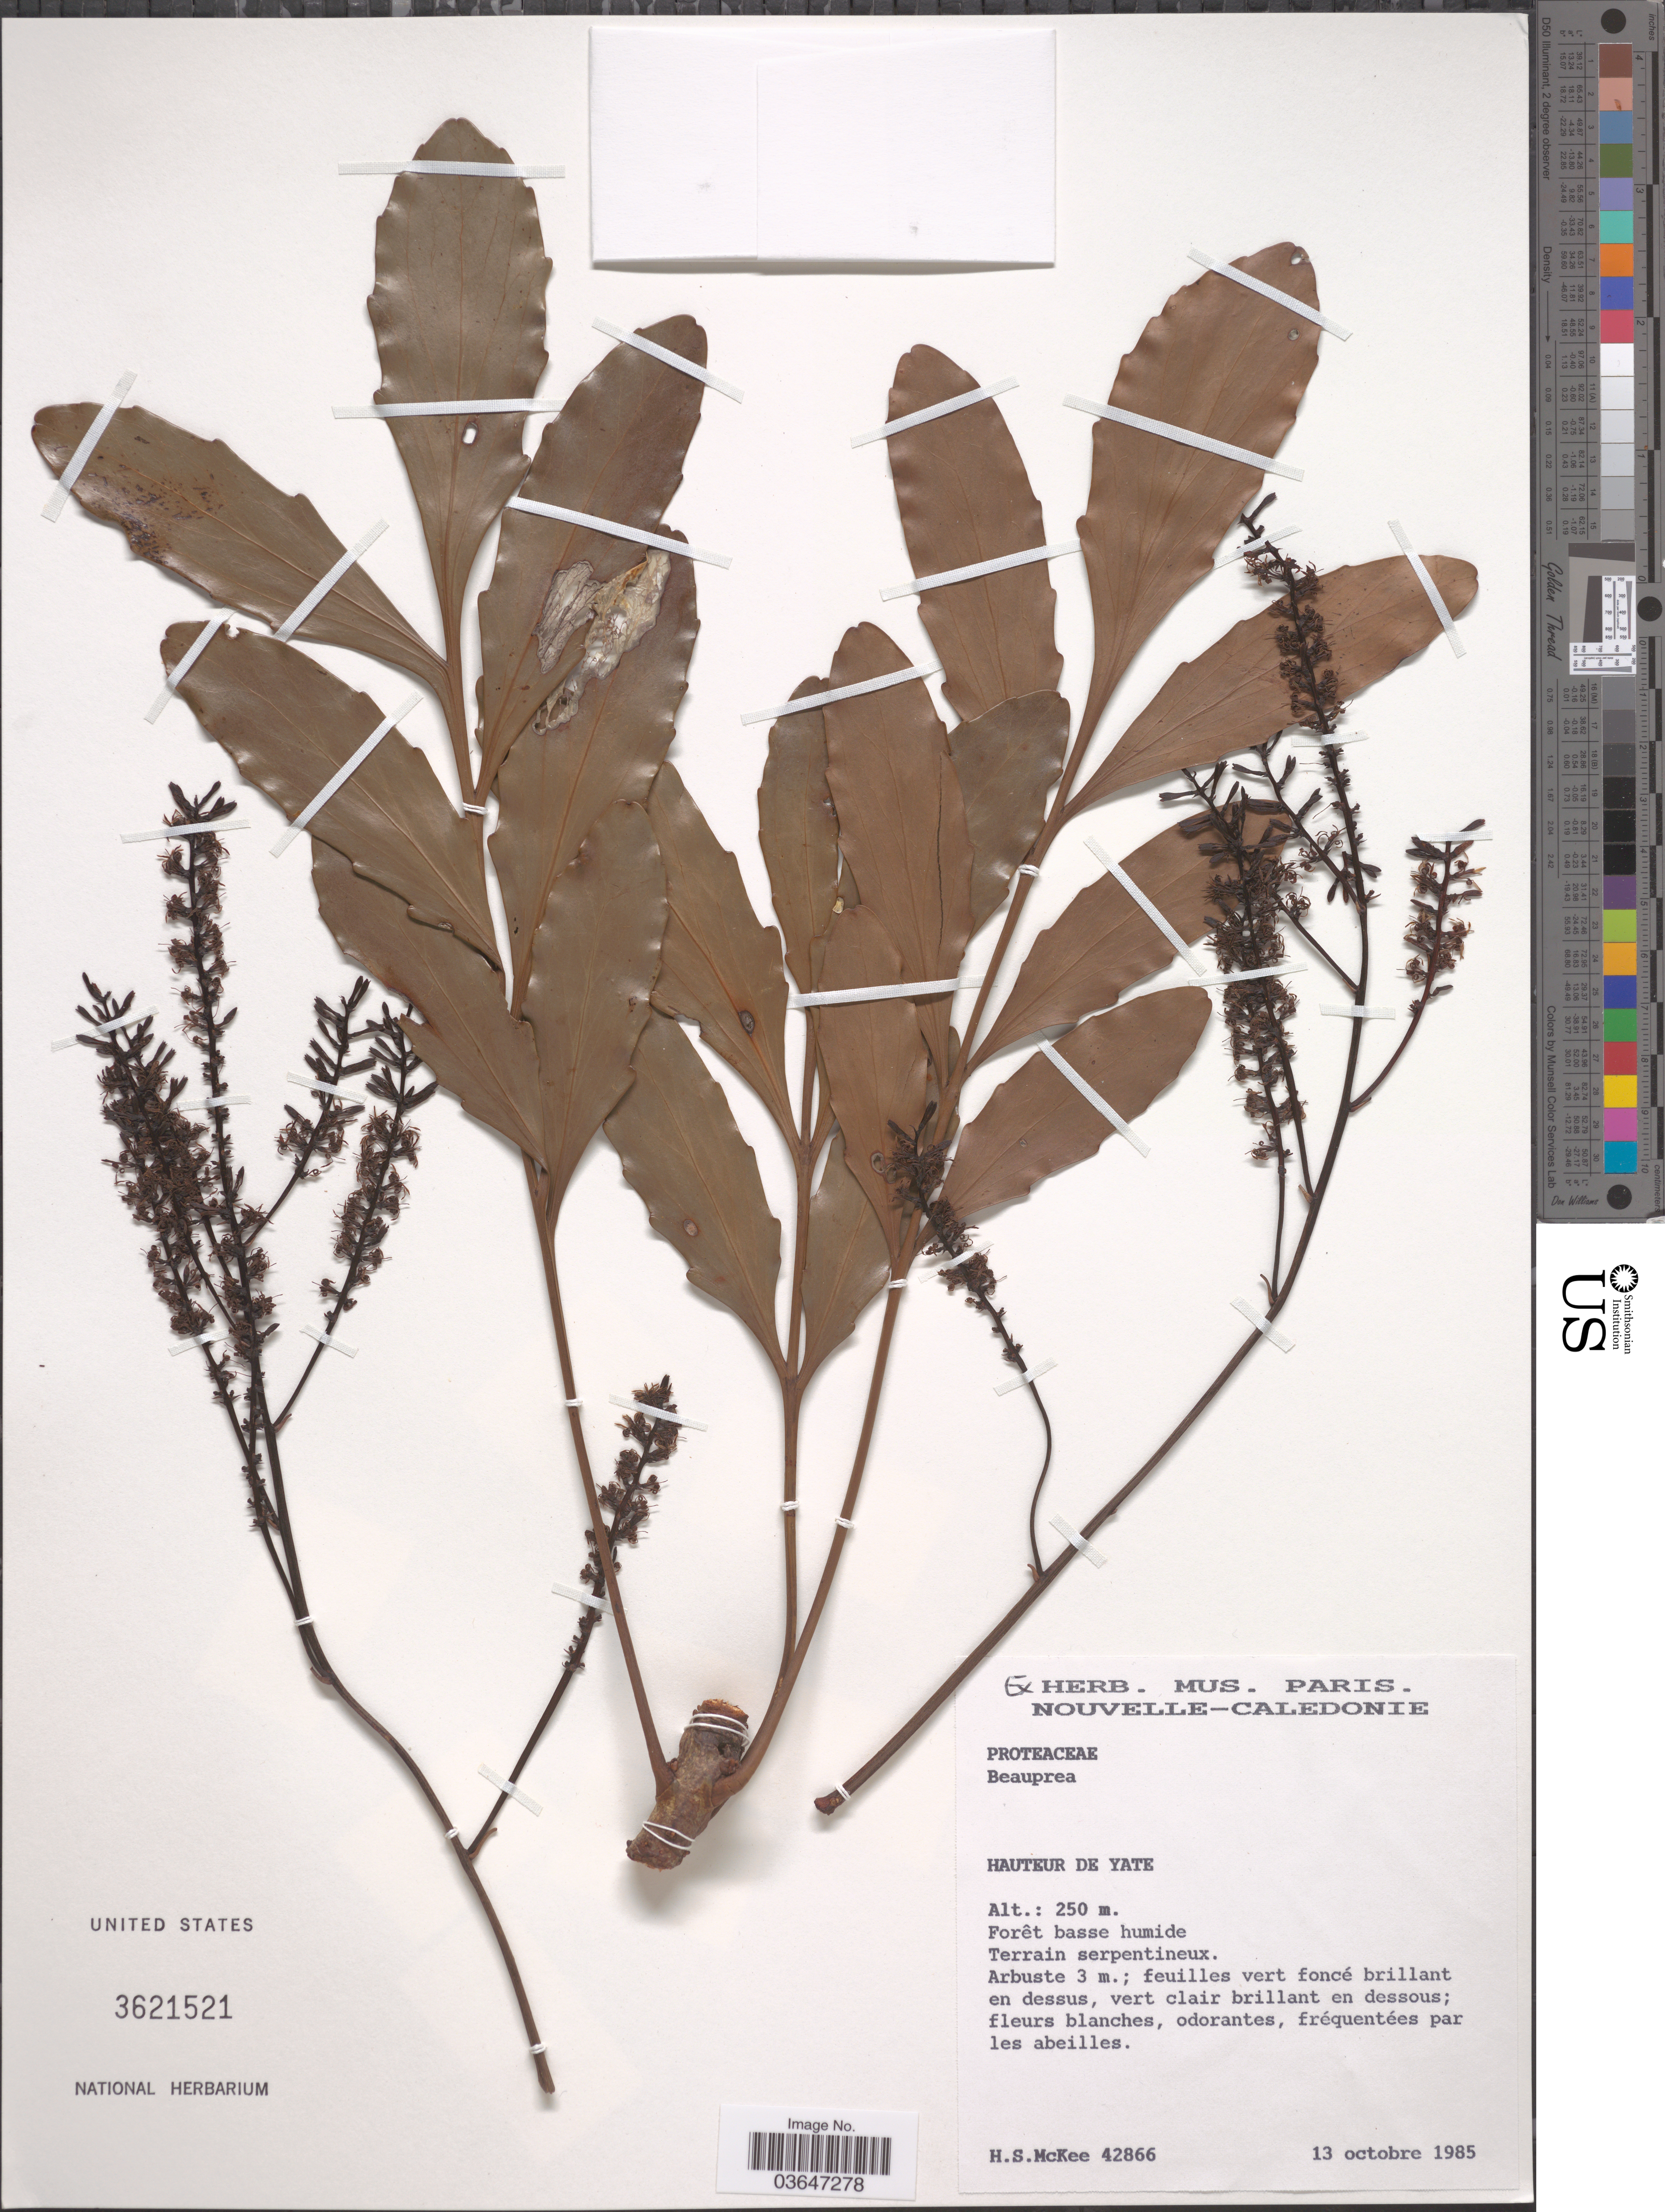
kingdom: Plantae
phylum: Tracheophyta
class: Magnoliopsida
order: Proteales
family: Proteaceae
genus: Beauprea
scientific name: Beauprea sp.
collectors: H. S. McKee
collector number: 42866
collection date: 1985-10-13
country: New Caledonia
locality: Hauteur de Yate.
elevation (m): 250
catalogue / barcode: US 3621521